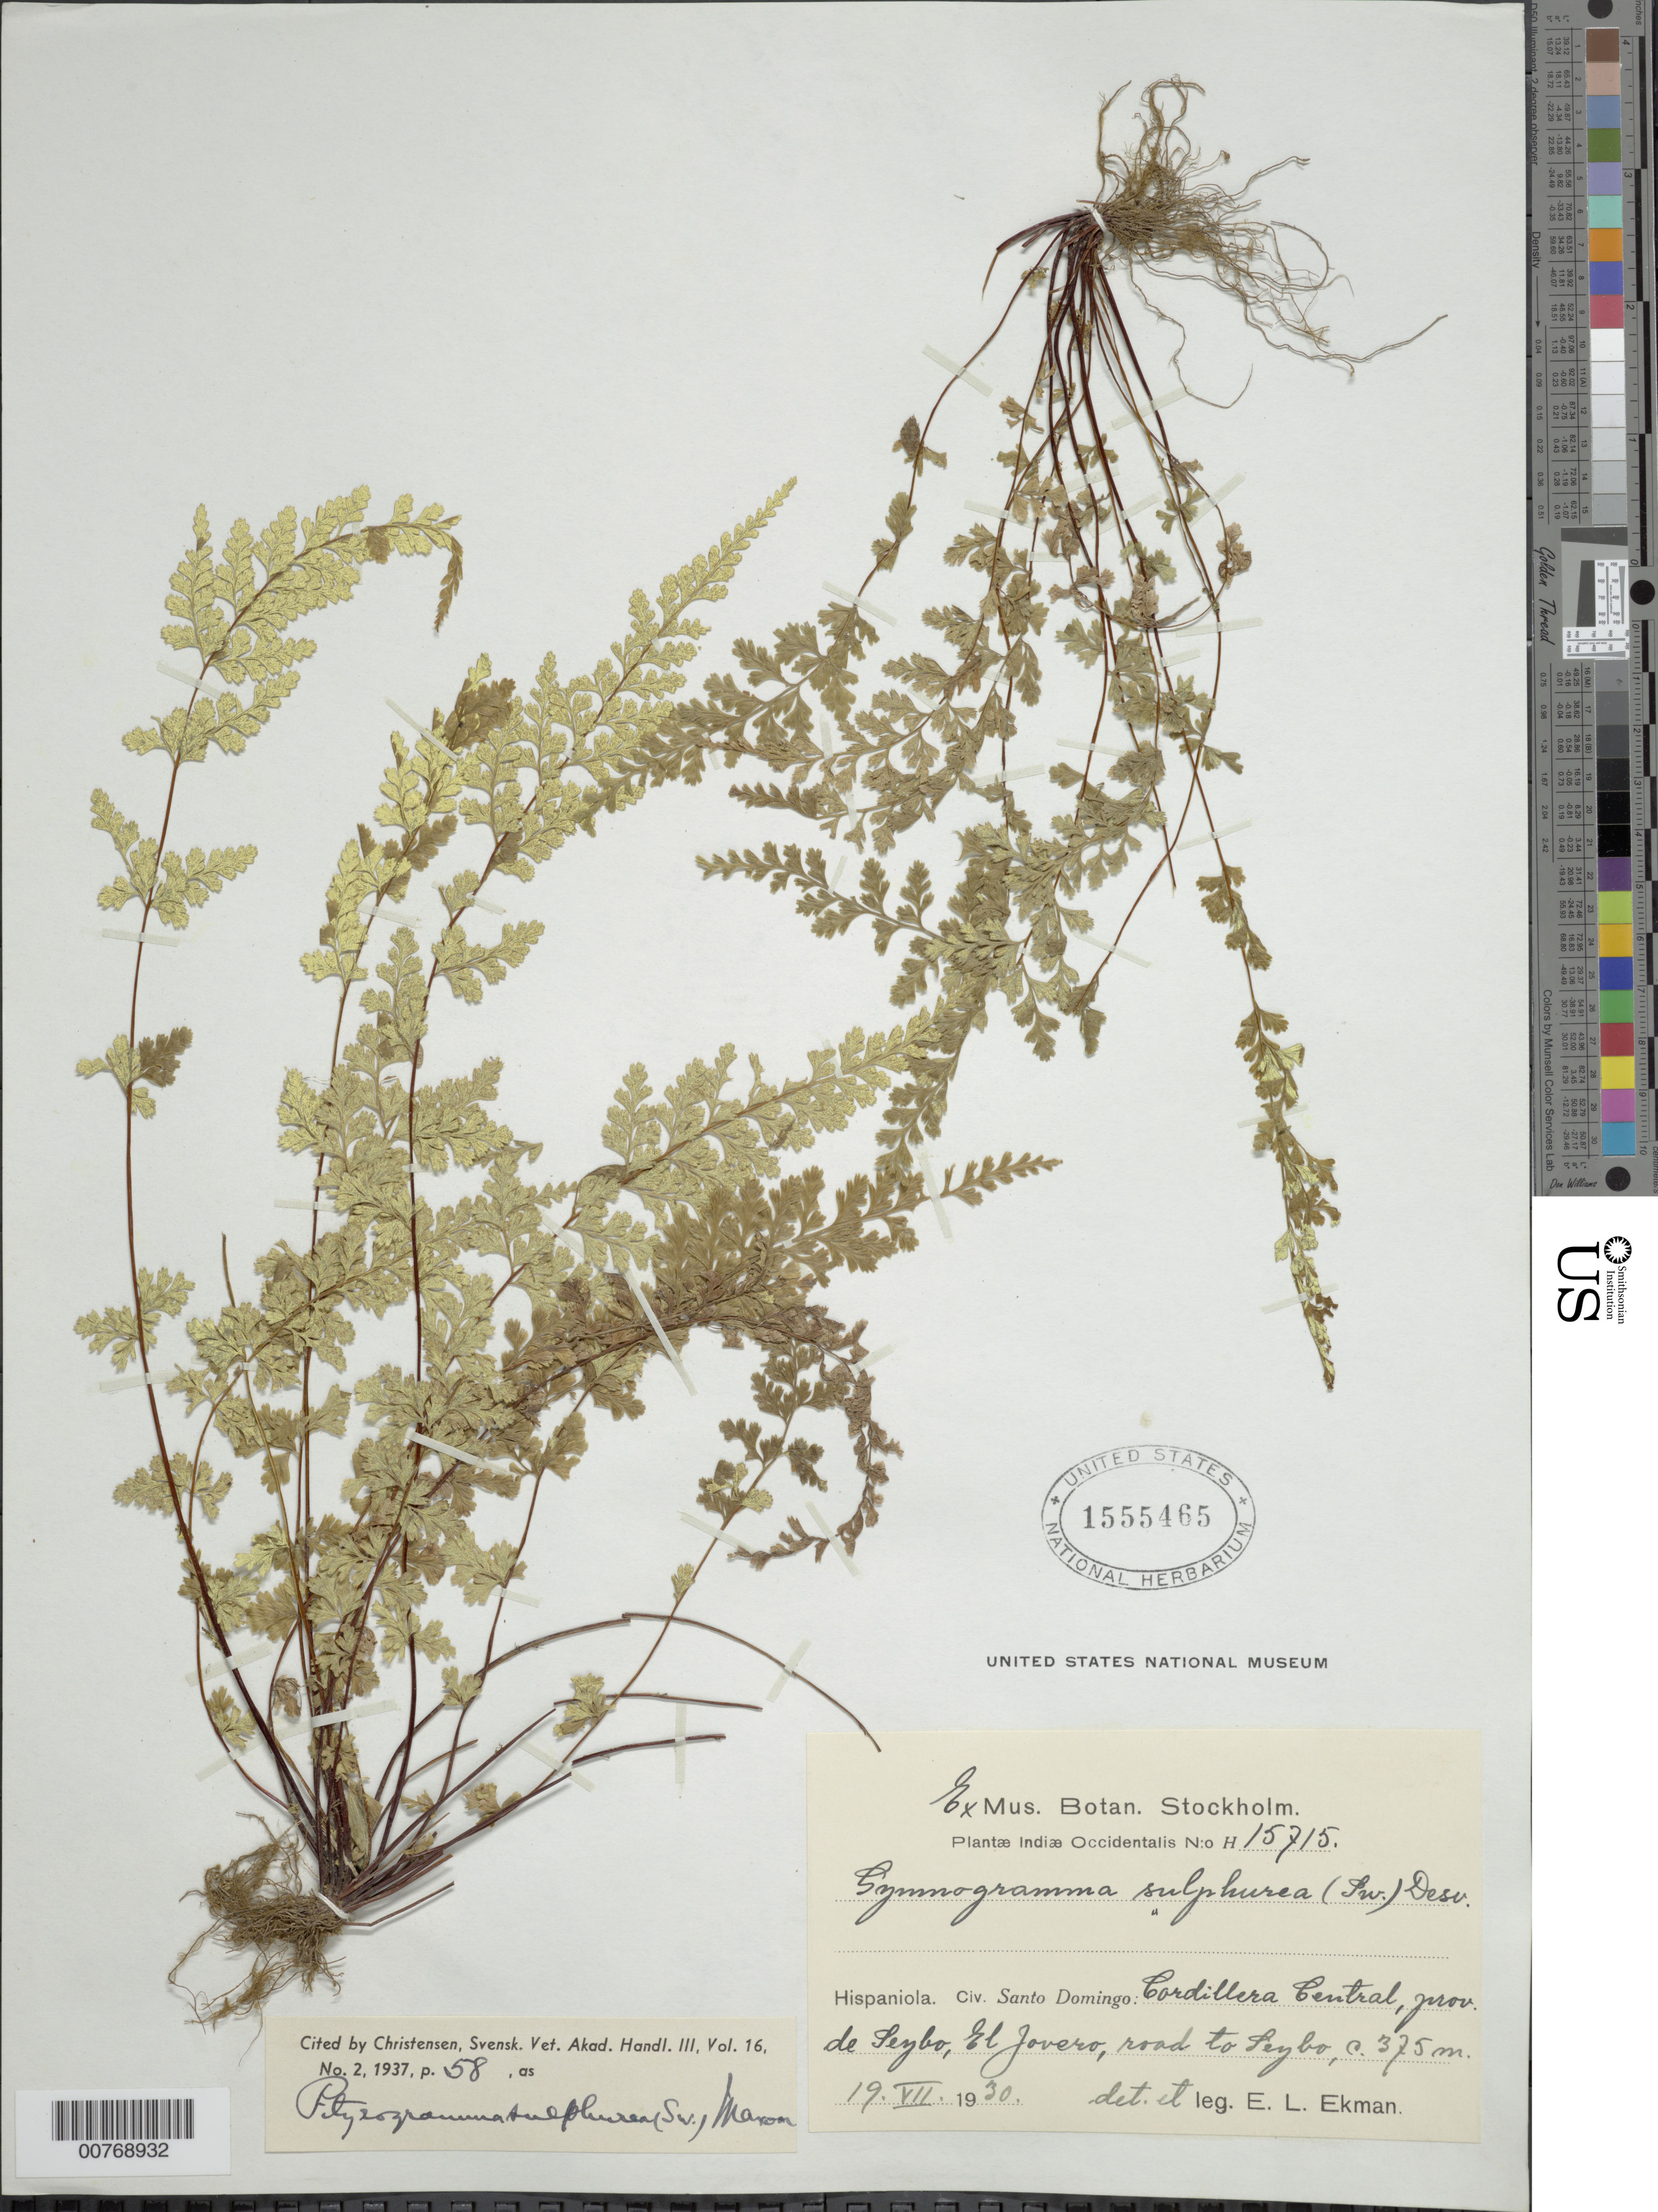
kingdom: Plantae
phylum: Tracheophyta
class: Polypodiopsida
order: Polypodiales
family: Pteridaceae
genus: Pityrogramma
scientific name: Pityrogramma sulphurea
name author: (Sw.) Maxon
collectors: E. L. Ekman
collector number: H 0?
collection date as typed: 19 Jul 1930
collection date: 1930-07-19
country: Dominican Republic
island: Hispaniola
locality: Santo Domingo, Cordillera Central, Provincia de Seibo, El Jovero, road to Seibo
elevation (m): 375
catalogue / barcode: US 1555465